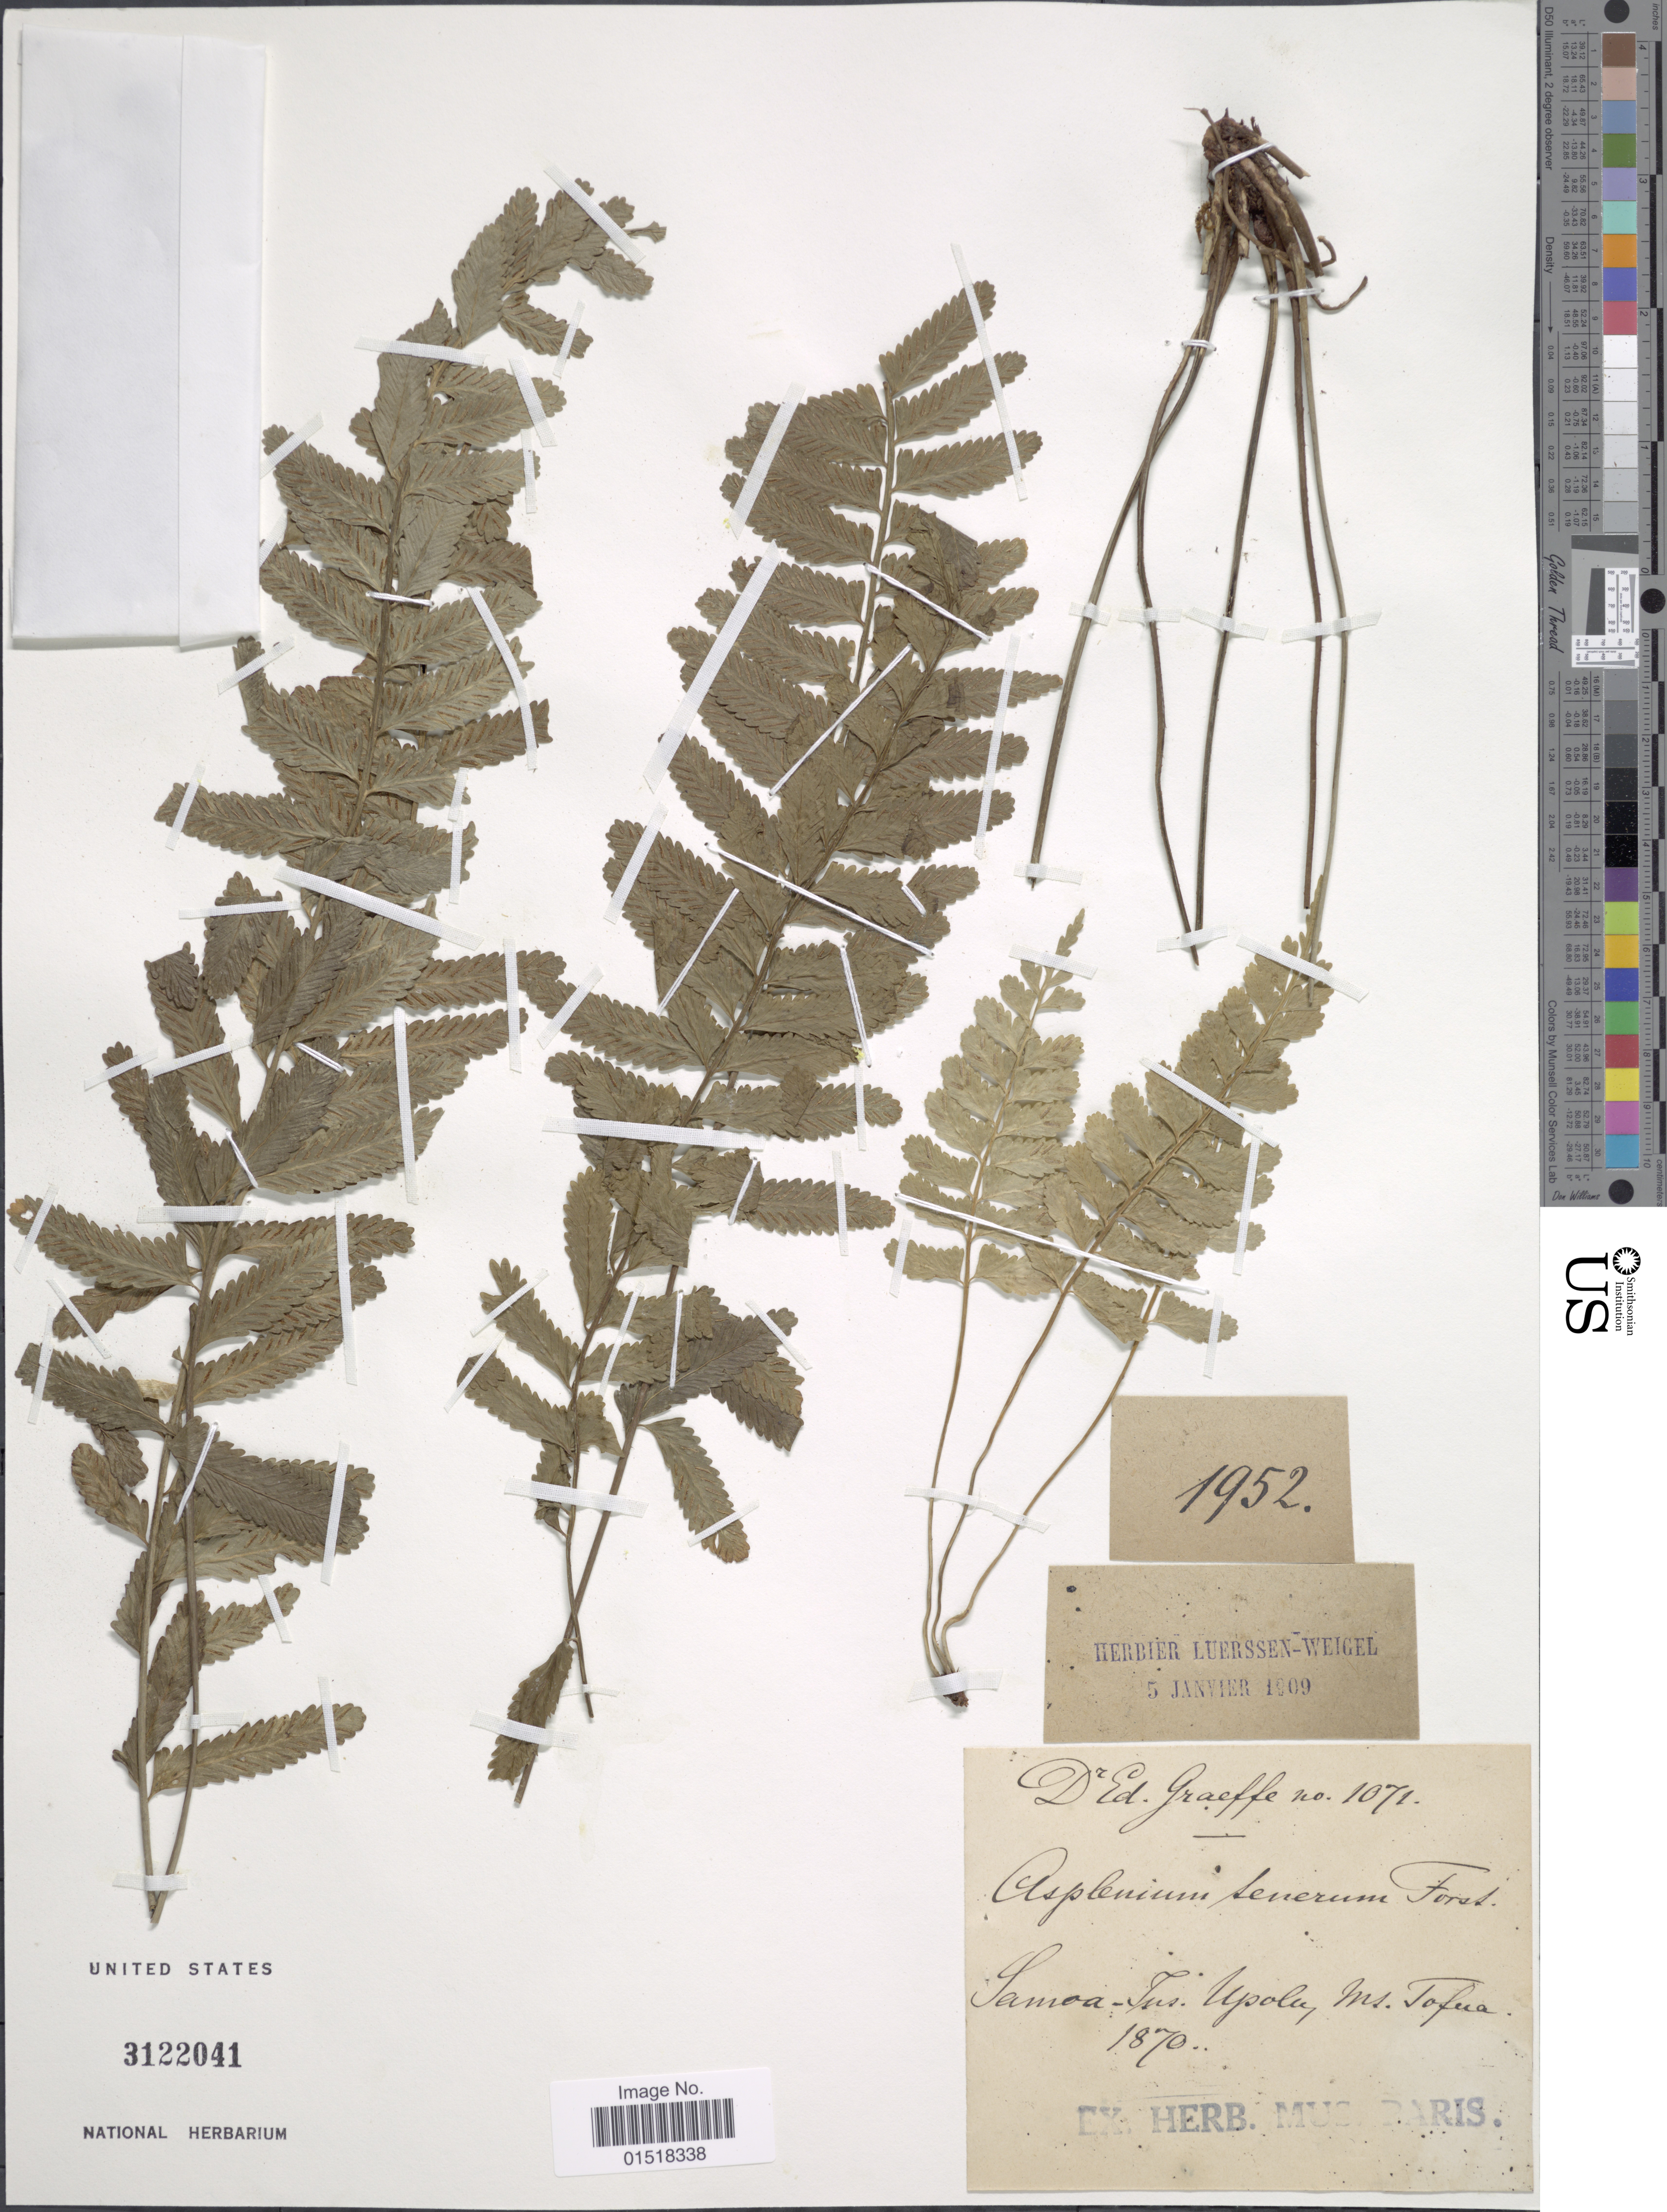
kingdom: Plantae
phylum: Tracheophyta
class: Polypodiopsida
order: Polypodiales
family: Aspleniaceae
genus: Asplenium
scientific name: Asplenium tenerum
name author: G. Forst.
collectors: E. Graeffe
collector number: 1071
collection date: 1870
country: Samoa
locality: Samoa-Ins. Upolu, Ins. Tofua.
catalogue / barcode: US 3122041